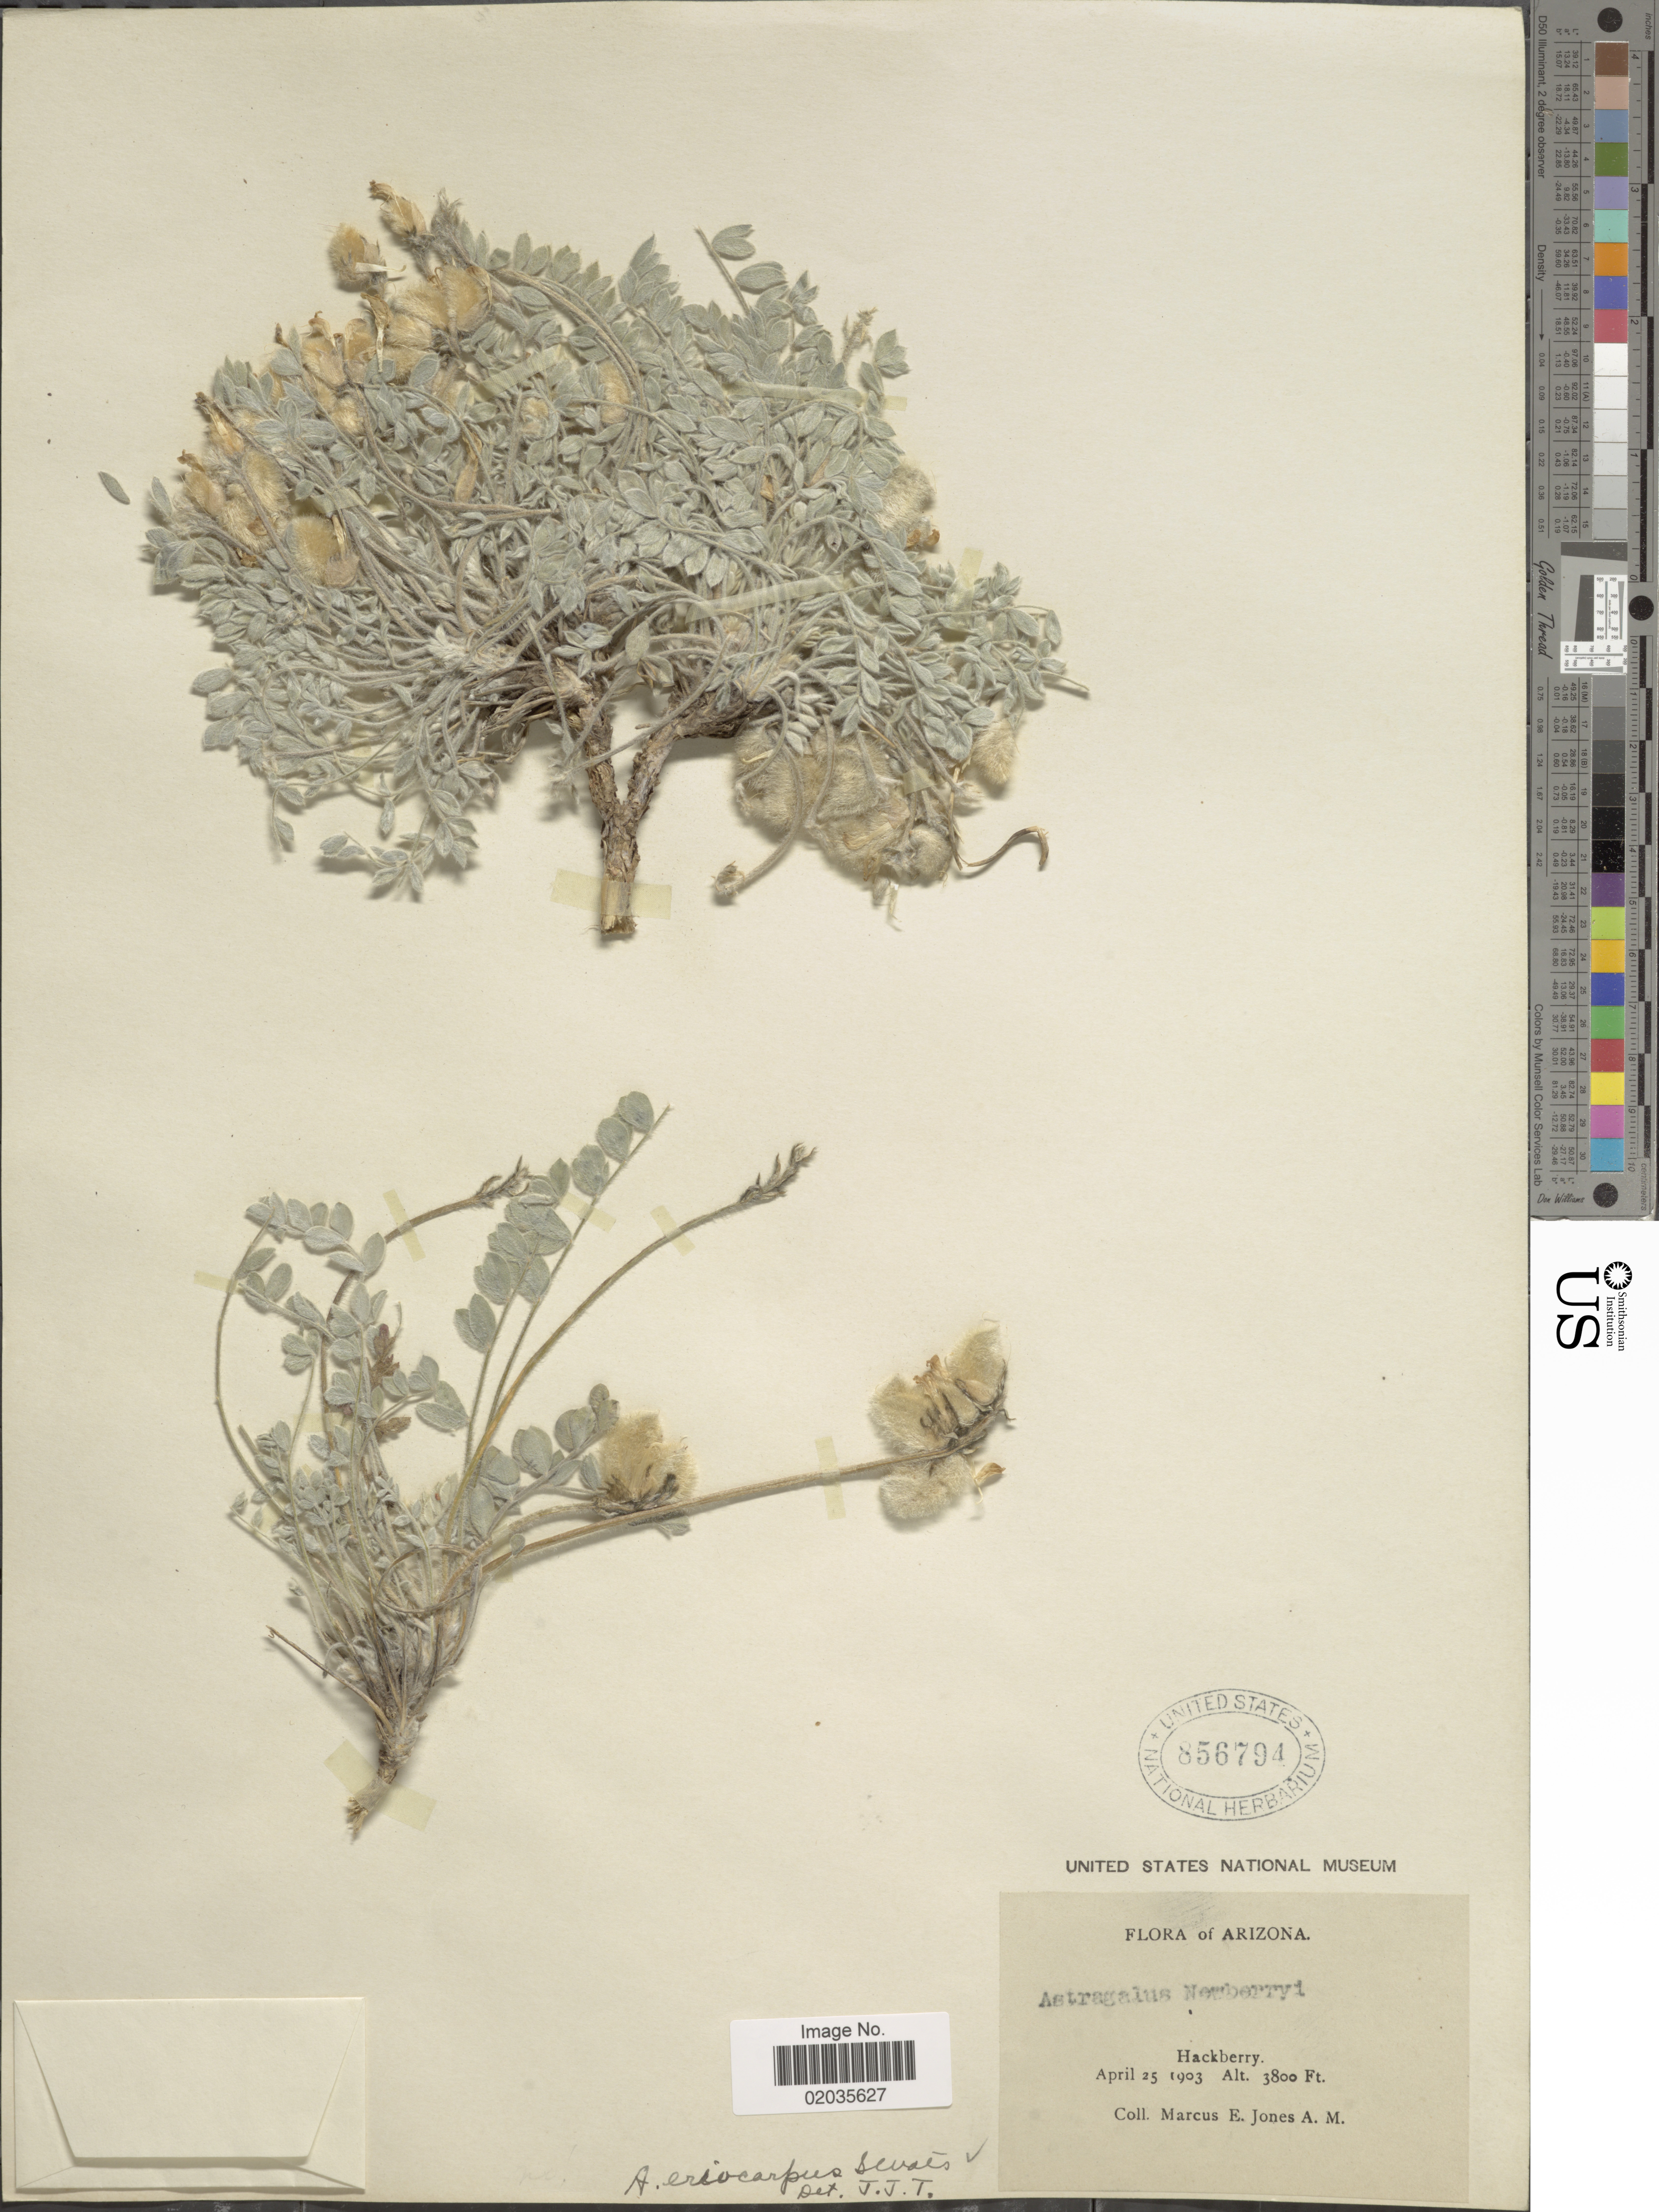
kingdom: Plantae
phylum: Tracheophyta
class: Magnoliopsida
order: Fabales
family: Fabaceae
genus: Astragalus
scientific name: Astragalus watsonianus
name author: (Kuntze) E. Sheld.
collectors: M. E. Jones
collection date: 1903-04-25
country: United States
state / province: Arizona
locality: Hackberry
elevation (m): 1158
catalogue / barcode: US 856794